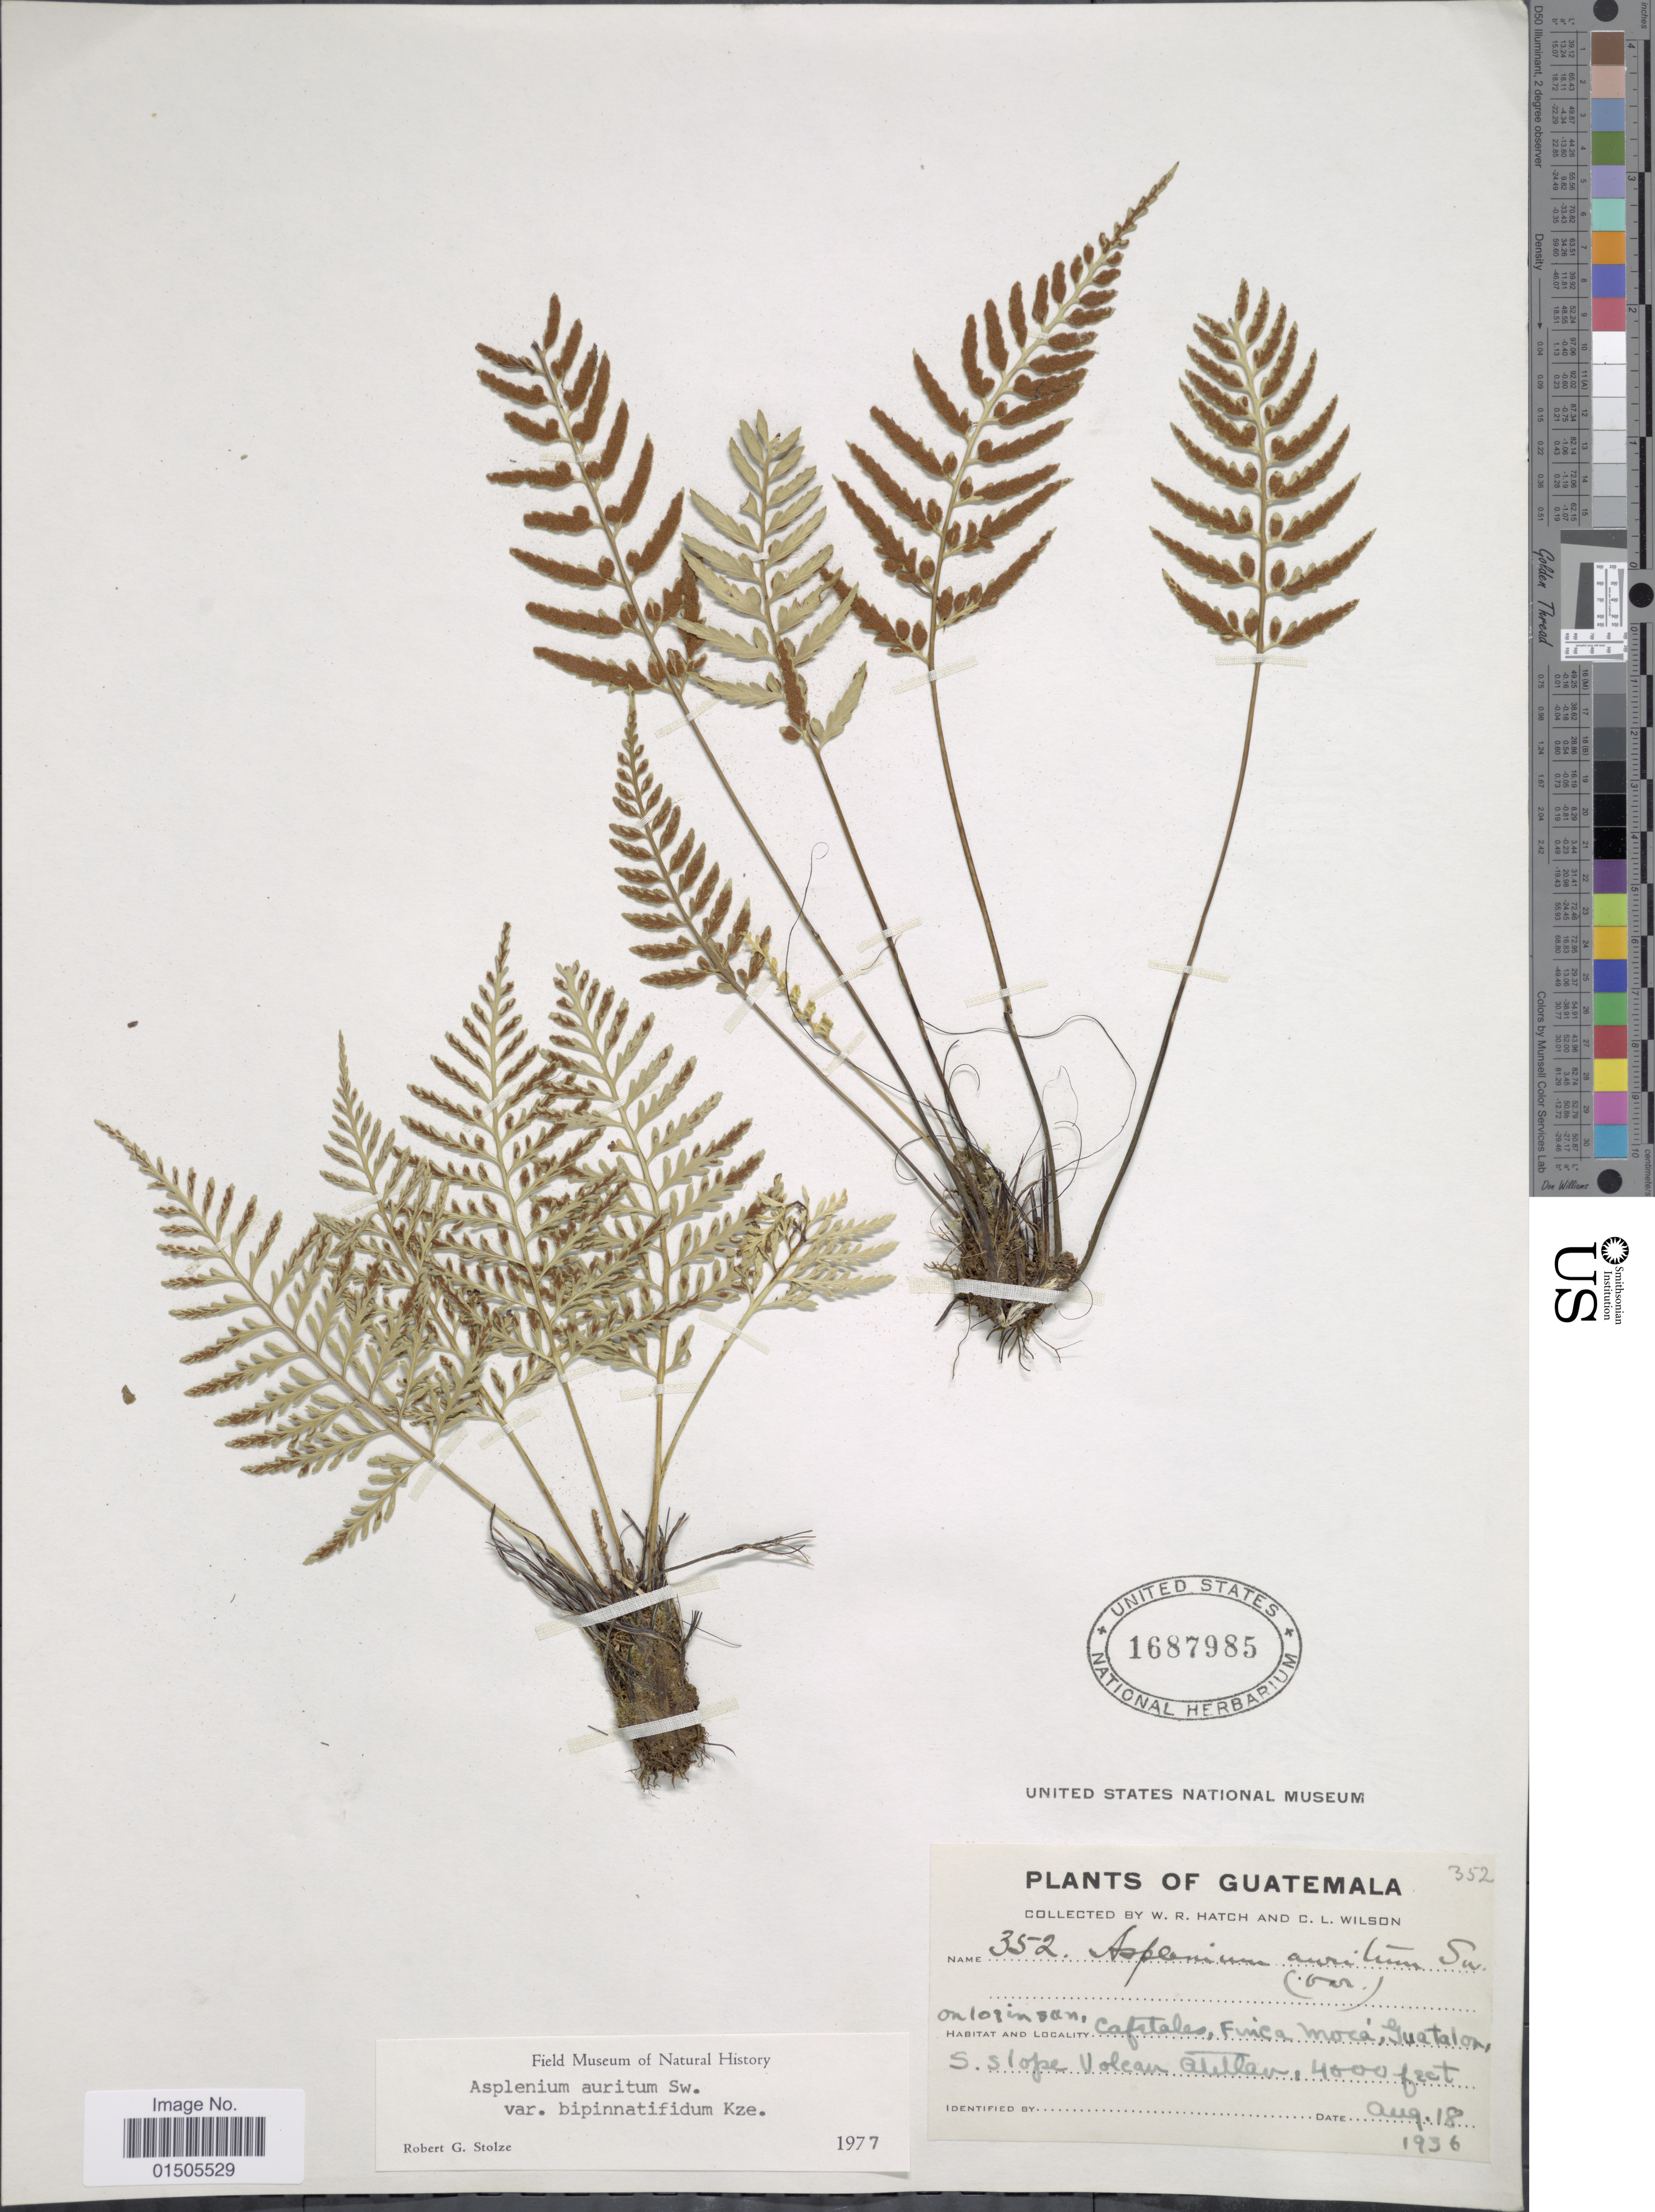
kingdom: Plantae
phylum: Tracheophyta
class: Polypodiopsida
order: Polypodiales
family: Aspleniaceae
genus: Asplenium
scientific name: Asplenium auritum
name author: Sw.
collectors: W. Hatch & C. L. Wilson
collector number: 352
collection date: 1936-08-18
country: Guatemala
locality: Cafetales, Finca Moca, Guatalon, S. slope Volcan Atitlan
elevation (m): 1219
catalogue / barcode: US 1687985